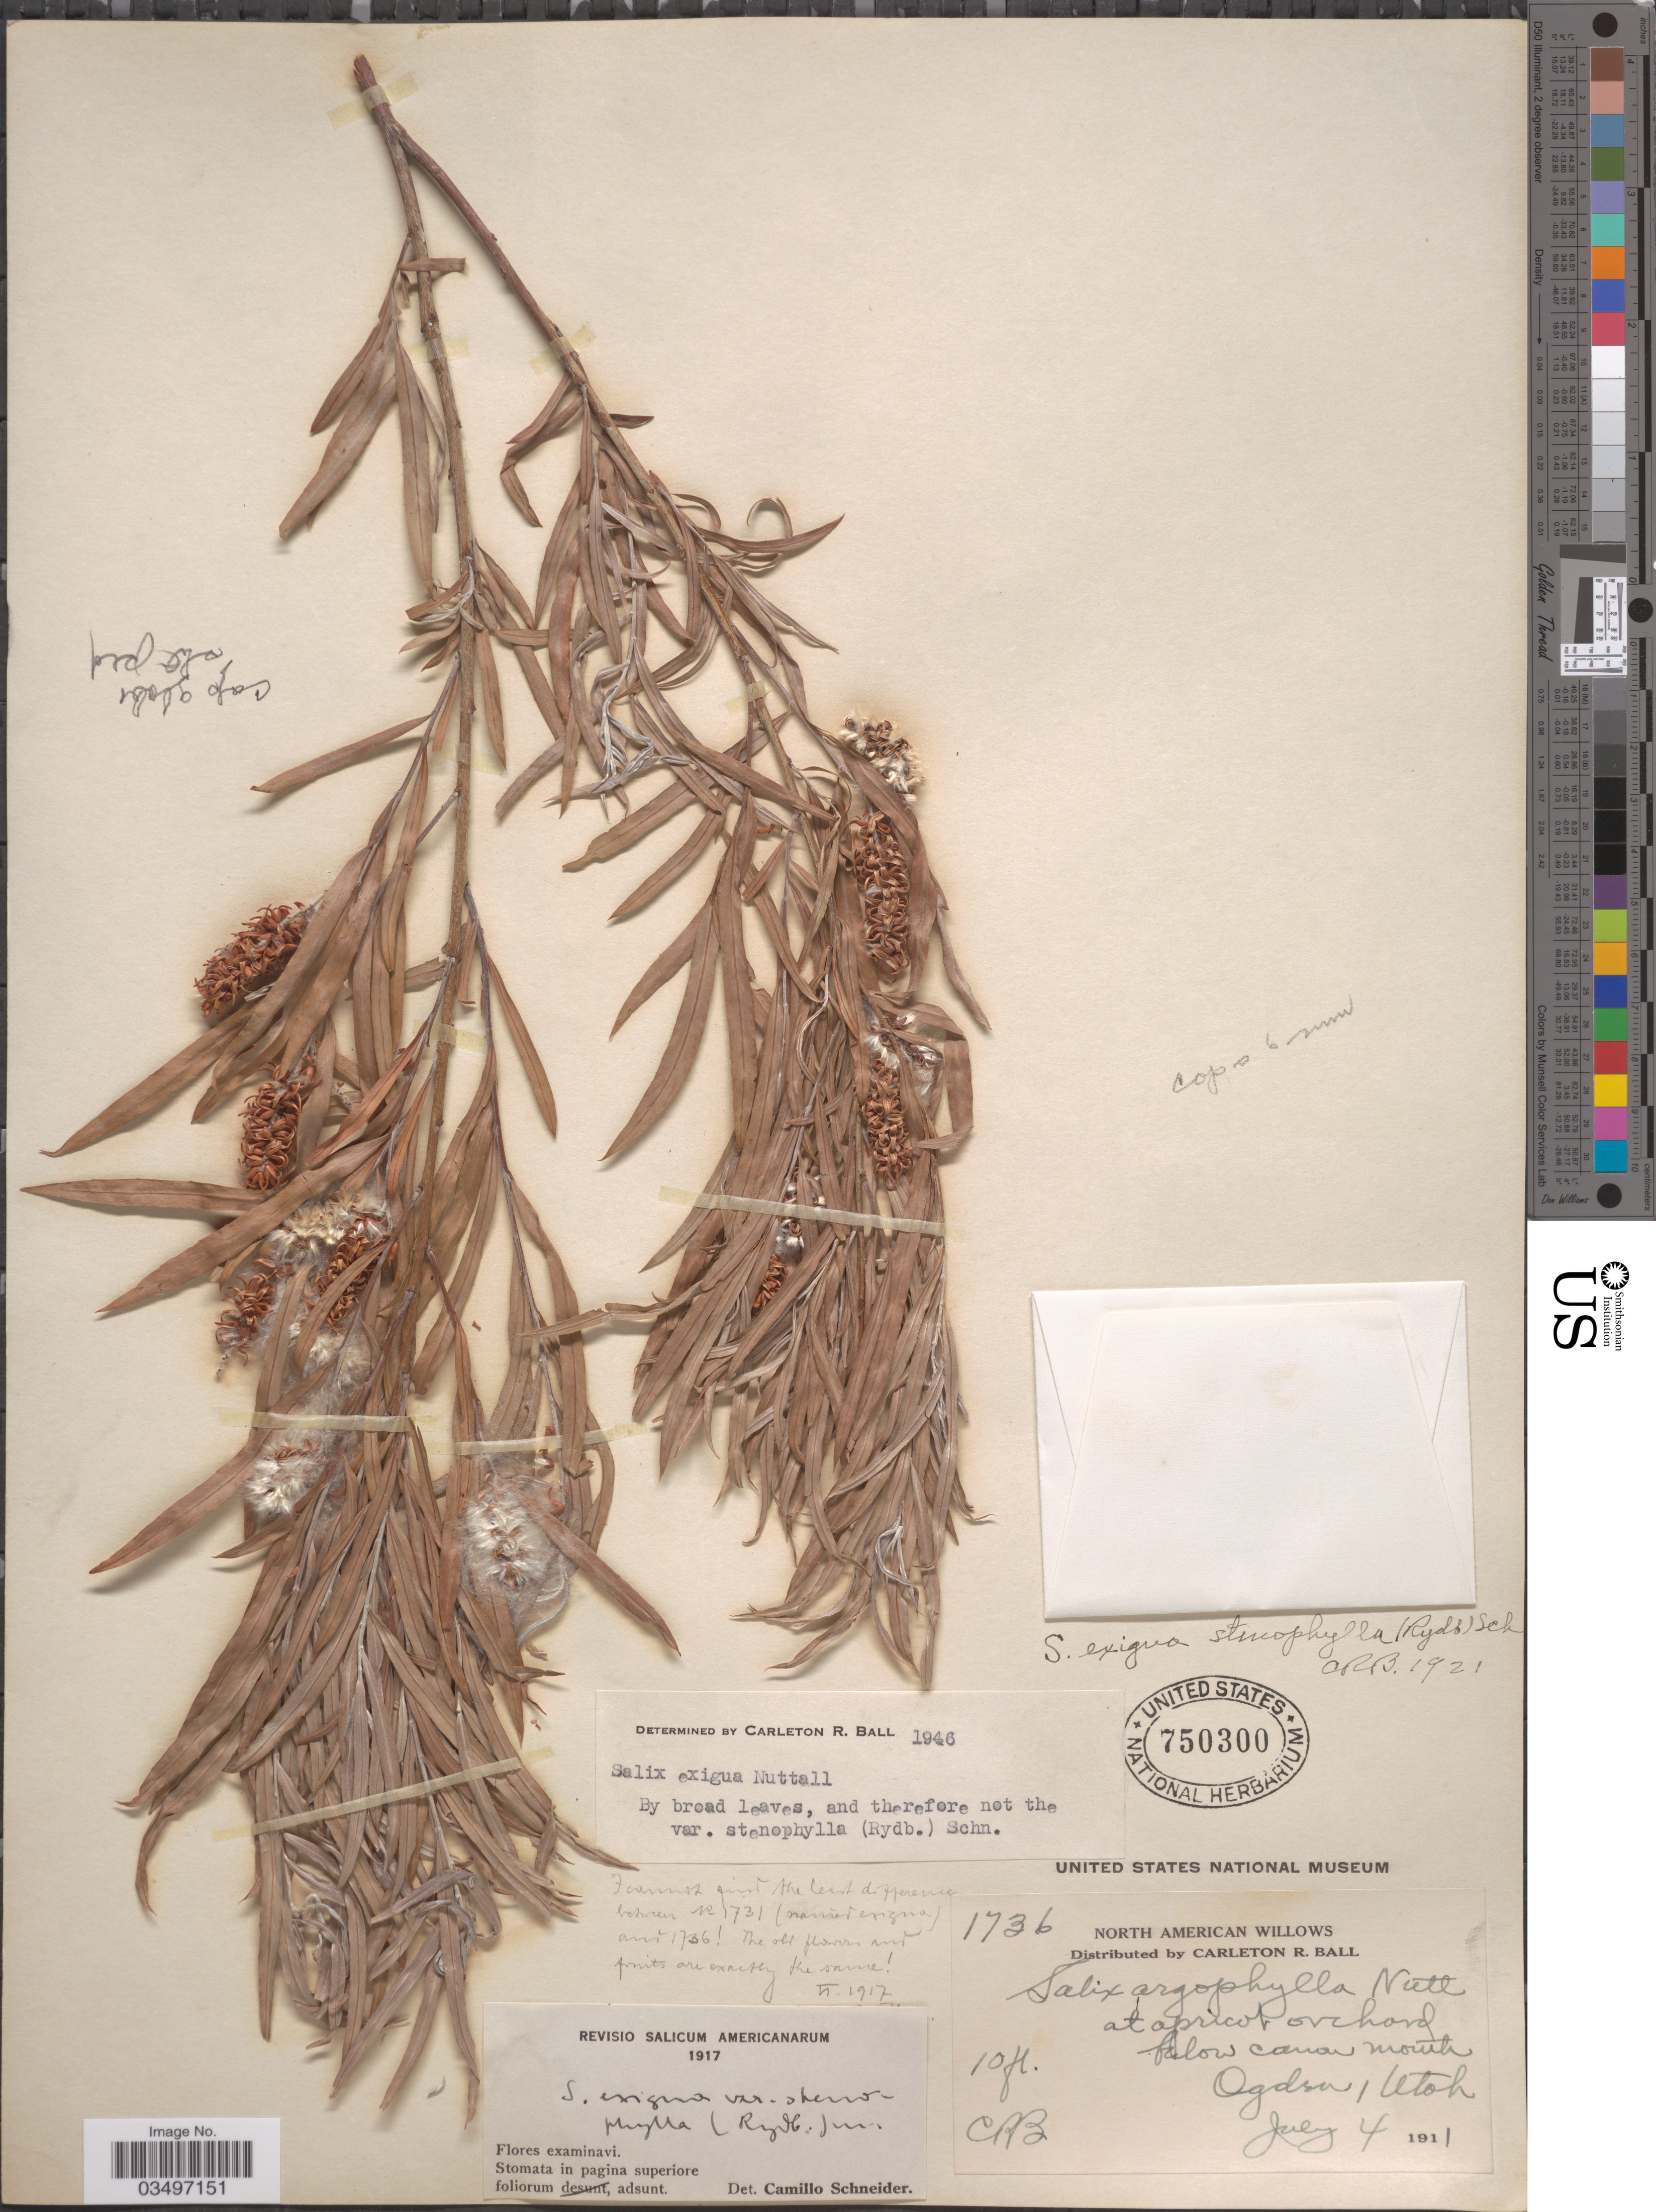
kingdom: Plantae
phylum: Tracheophyta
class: Magnoliopsida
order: Malpighiales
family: Salicaceae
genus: Salix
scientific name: Salix exigua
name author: Nutt.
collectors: C. R. Ball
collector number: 1736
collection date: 1911-07-04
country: United States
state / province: Utah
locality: At Apricot orchard, below canon mouth Ogden.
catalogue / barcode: US 750300